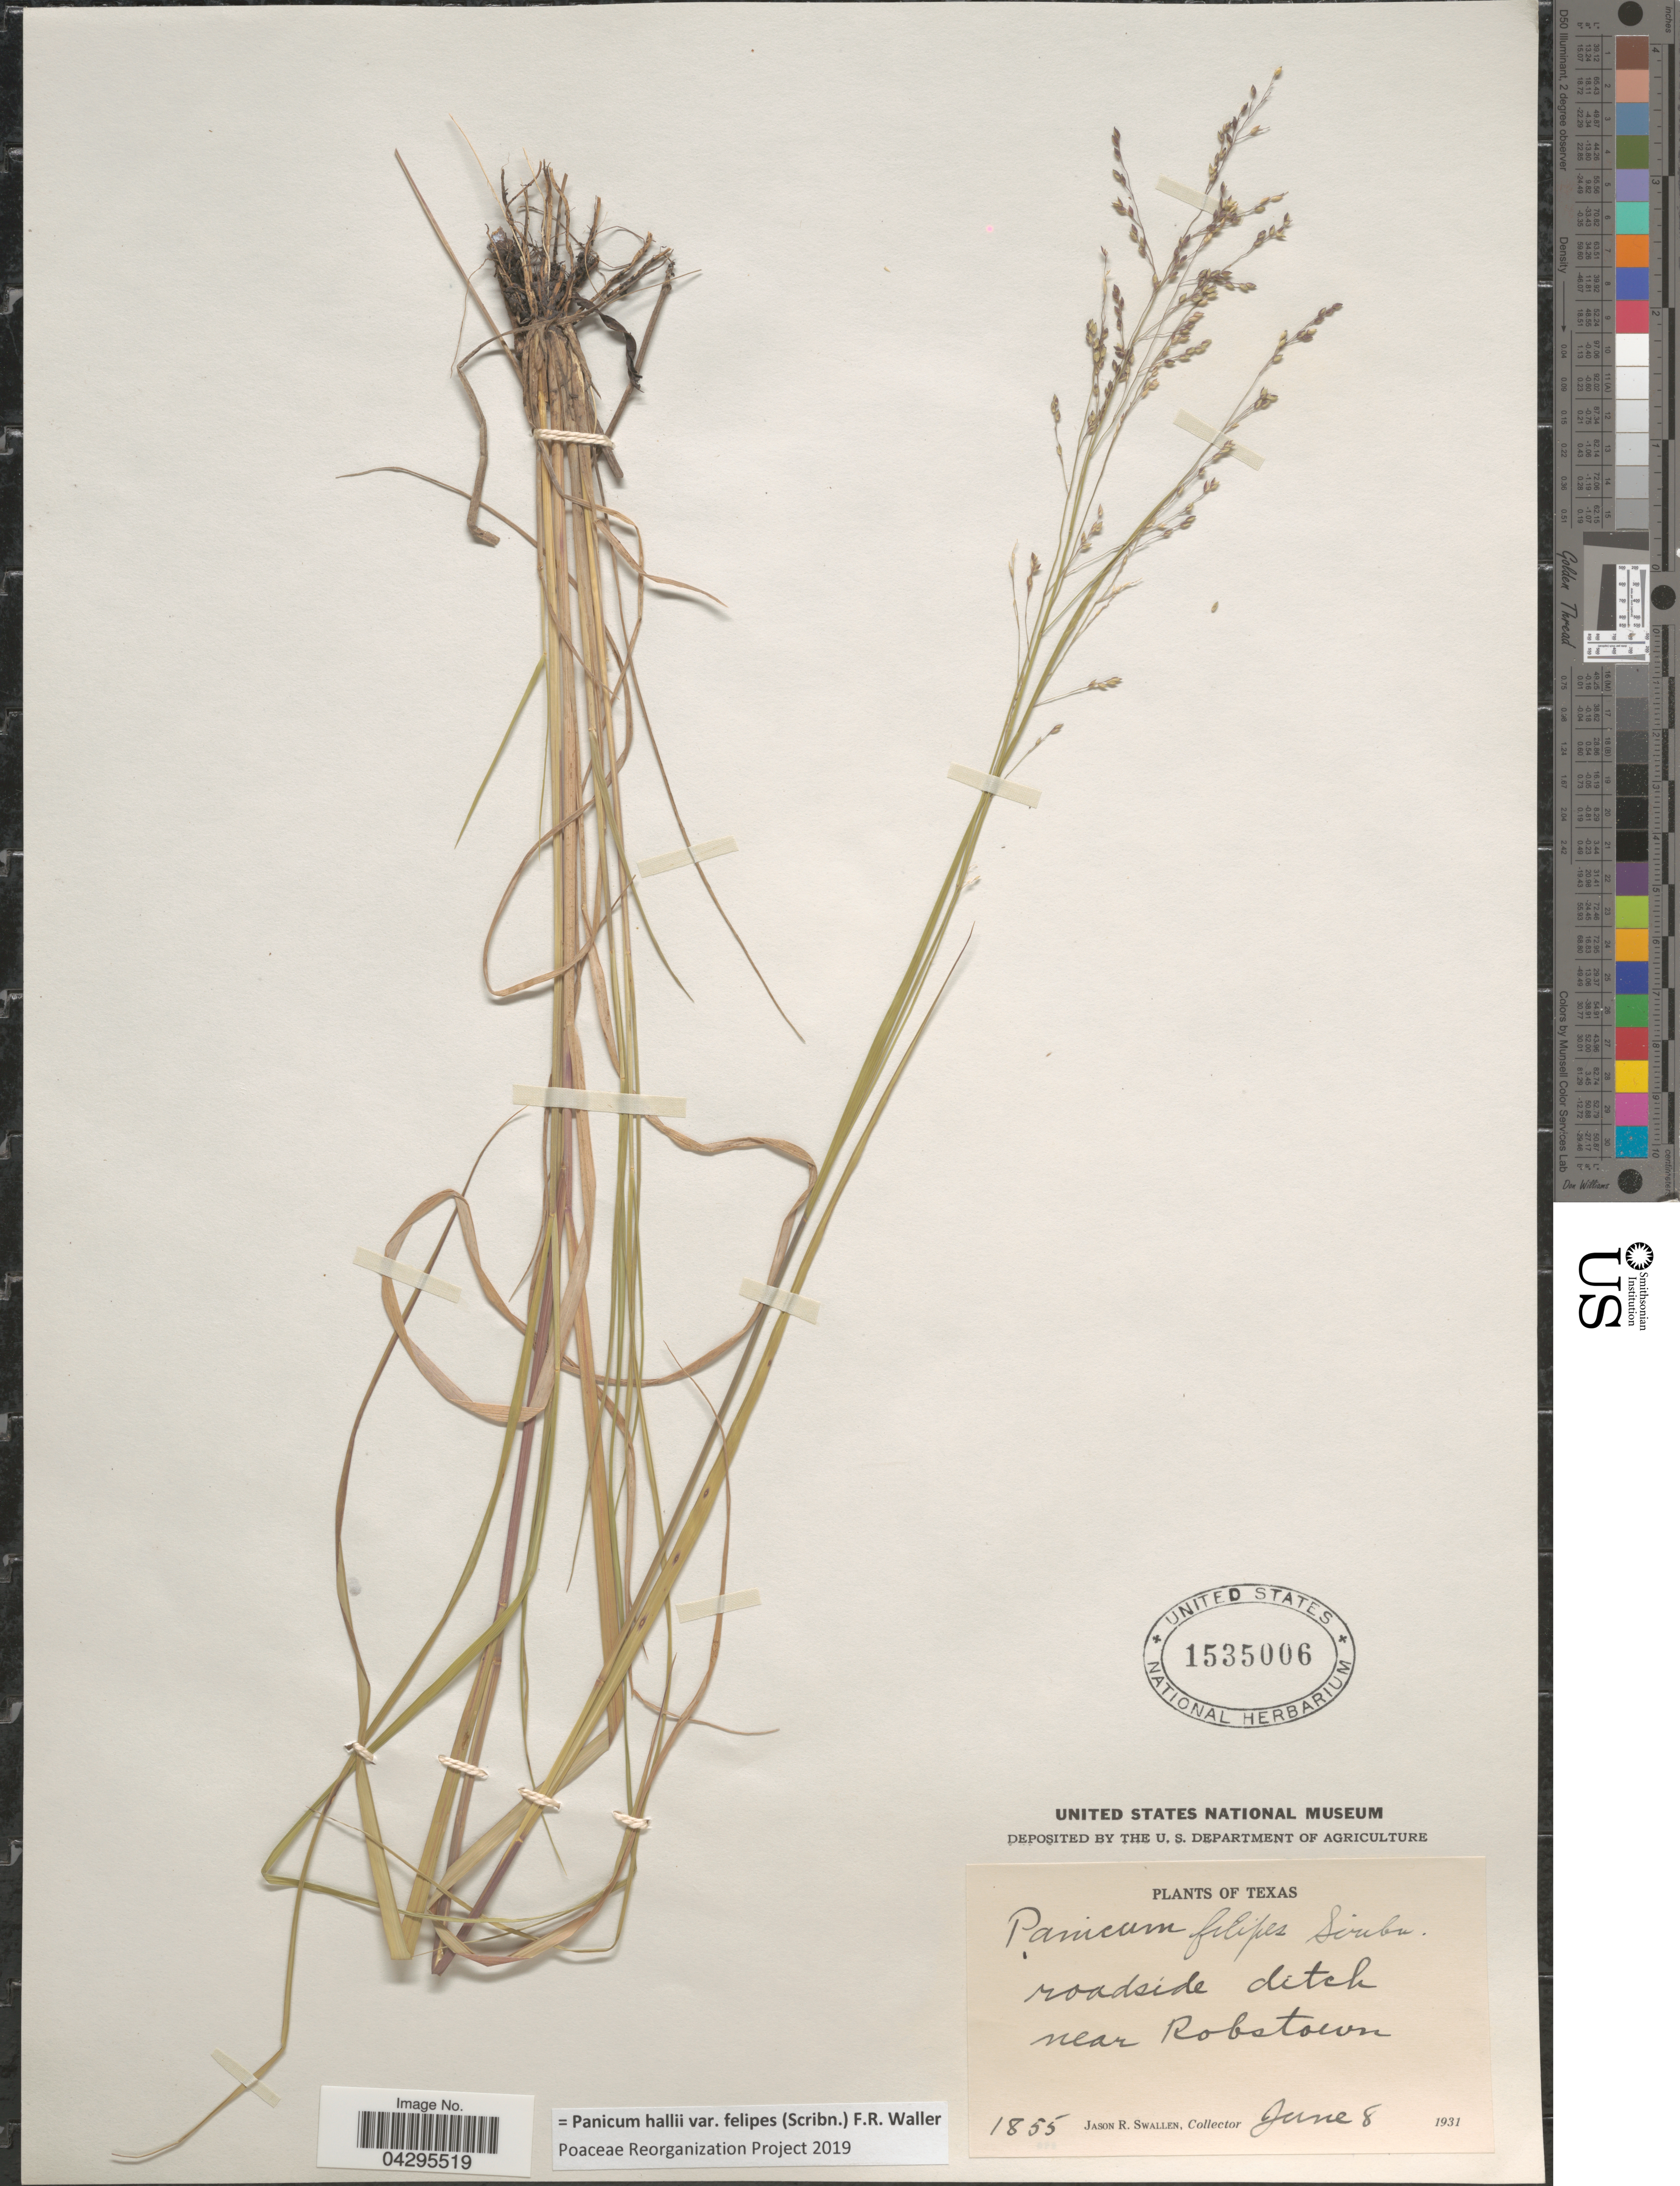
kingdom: Plantae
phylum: Tracheophyta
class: Liliopsida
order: Poales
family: Poaceae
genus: Panicum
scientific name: Panicum hallii var. felipes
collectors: J. R. Swallen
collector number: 1855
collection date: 1931-06-08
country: United States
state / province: Texas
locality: Roadside ditch near Robstown.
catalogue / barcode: US 1535006